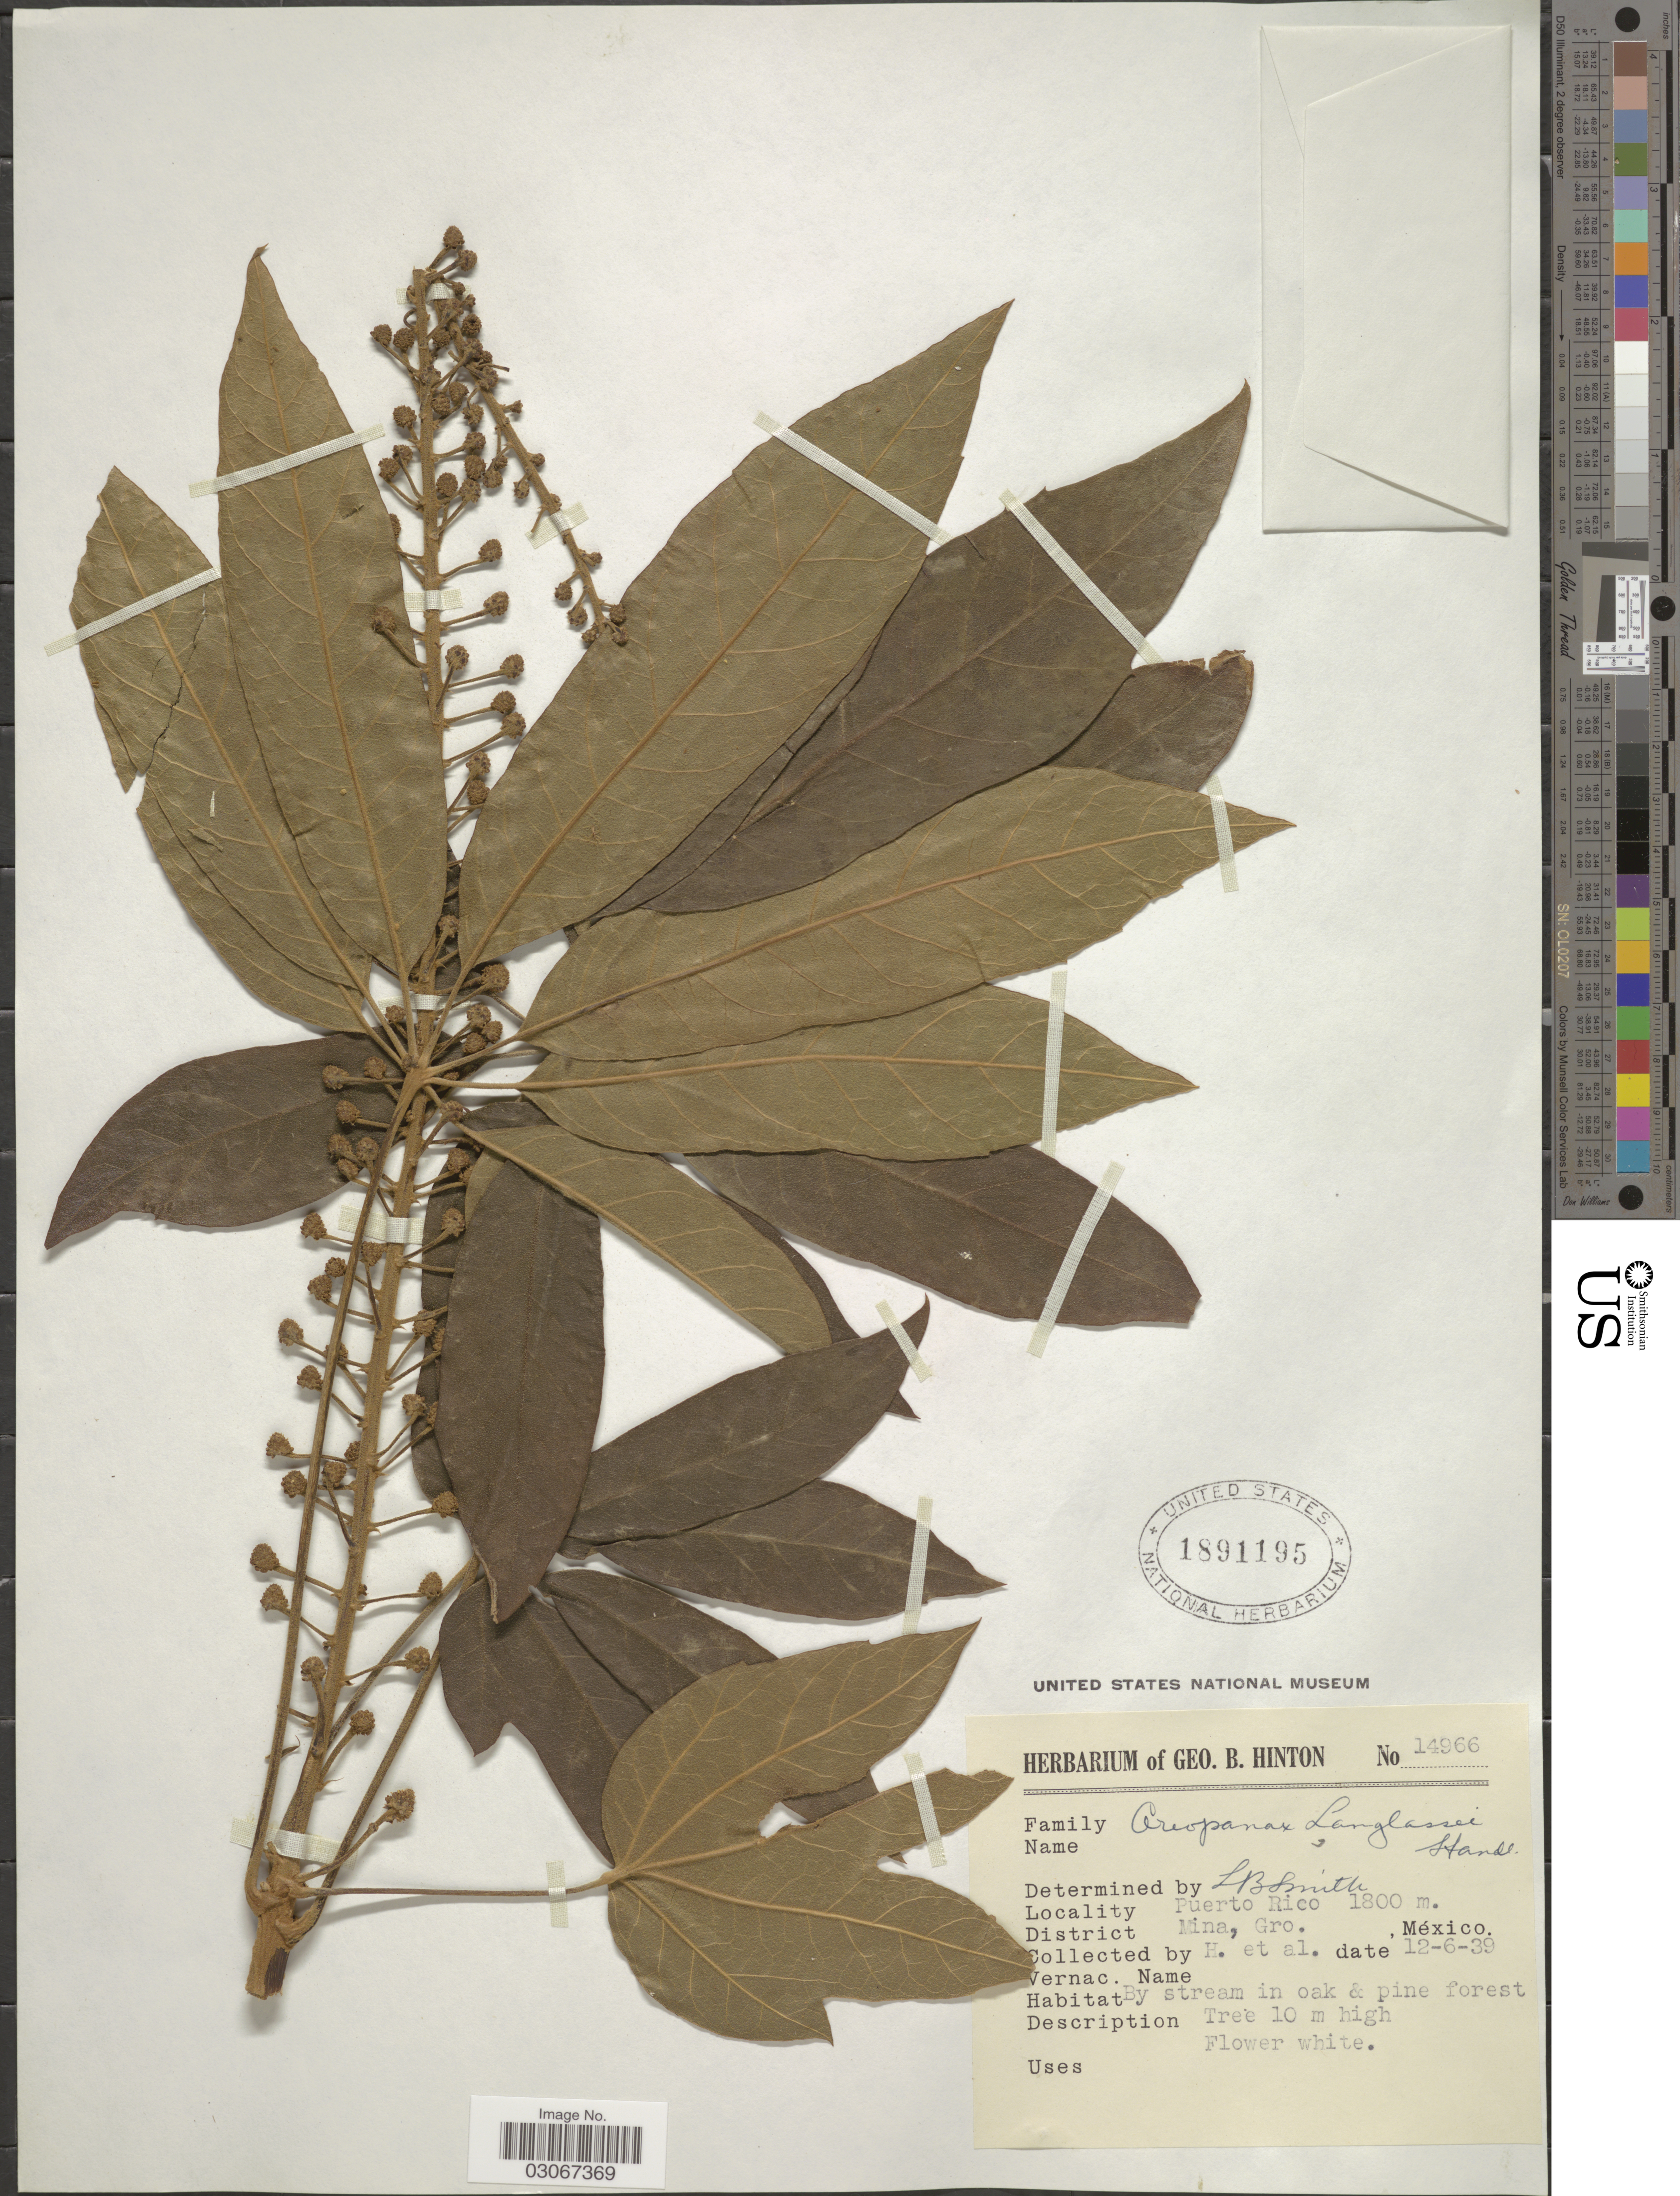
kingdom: Plantae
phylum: Tracheophyta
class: Magnoliopsida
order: Apiales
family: Araliaceae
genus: Oreopanax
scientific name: Oreopanax langlassei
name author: Standl.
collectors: G. B. Hinton & et al.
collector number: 14966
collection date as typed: Transcribed d/m/y: 12/6/39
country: Mexico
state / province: Guerrero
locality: Puerto Rico, District Mina, Gro.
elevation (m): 1800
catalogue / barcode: US 1891195